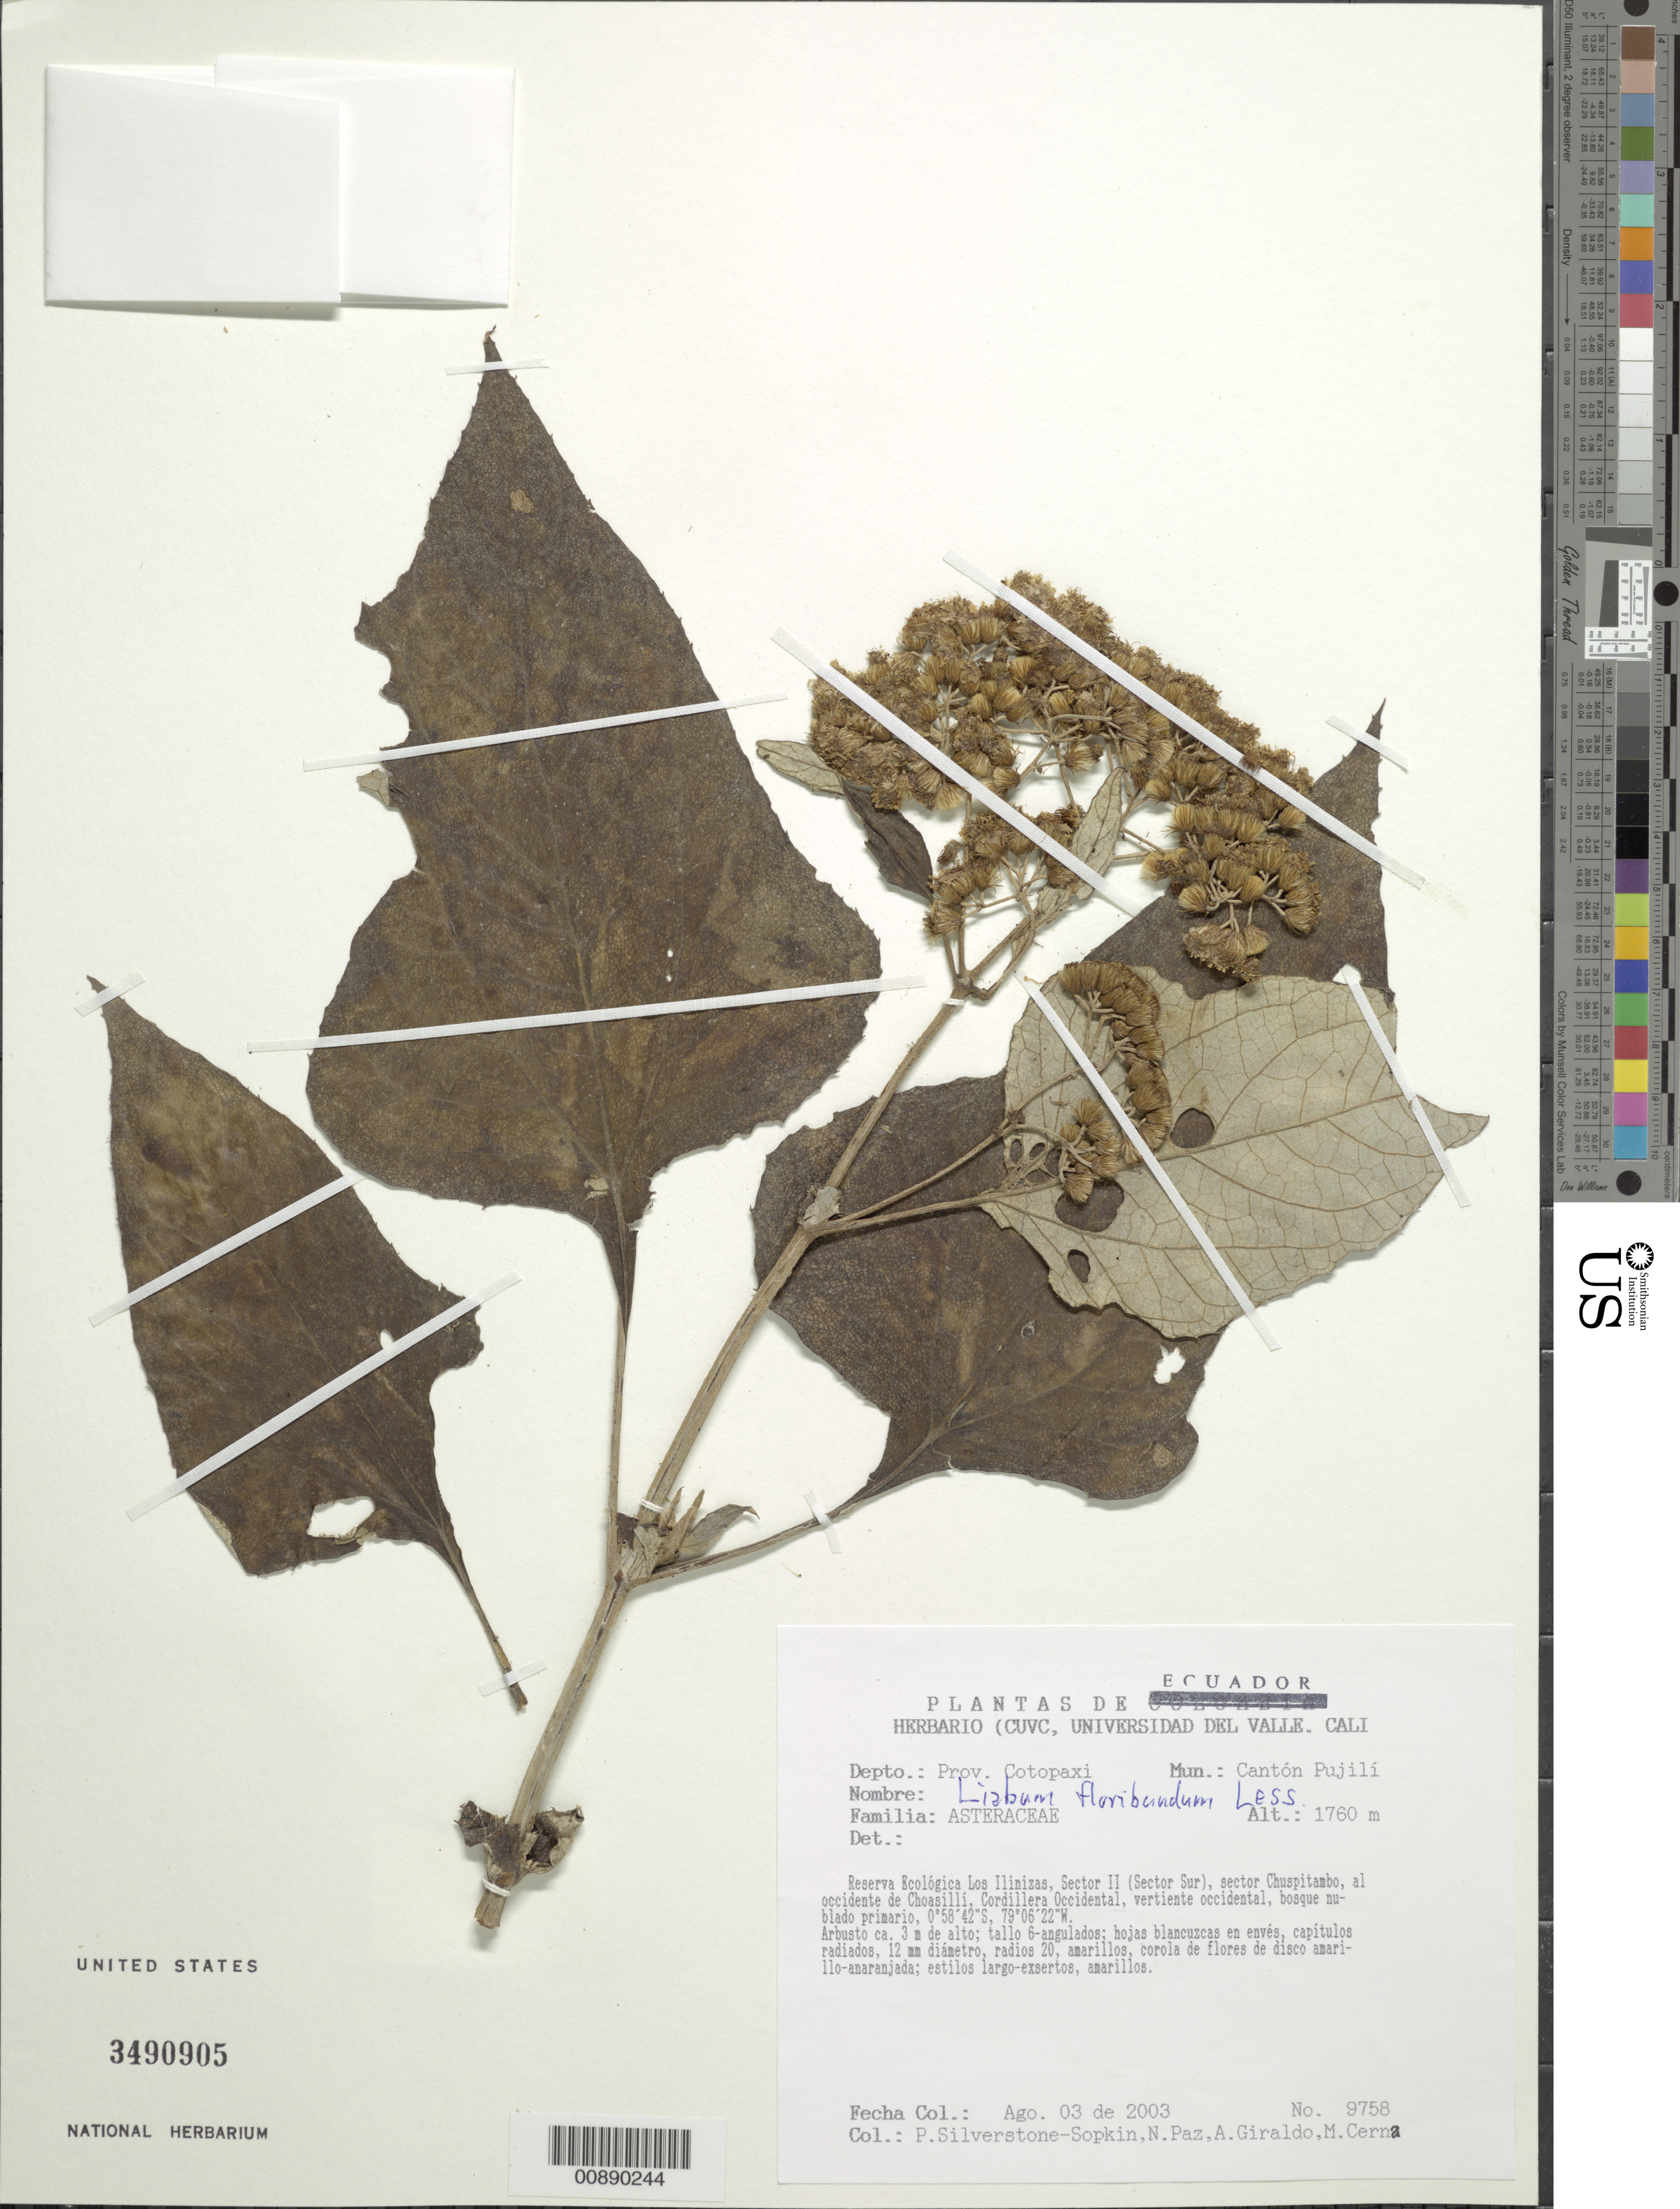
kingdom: Plantae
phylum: Tracheophyta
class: Magnoliopsida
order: Asterales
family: Asteraceae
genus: Liabum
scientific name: Liabum floribundum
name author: Less.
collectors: P. A. Silverstone-Sopkin, N. Paz, A. Giraldo & M. Cerna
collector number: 9758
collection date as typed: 3 August 2003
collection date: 2003-08-03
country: Ecuador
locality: Prov. Cotopaxi, Mun. Cantón Pujilí, Reserva Ecológica Los Llinizas, Sector II (sector sur), sector Chuspitambo, occidente de Choadillí, Cordillera Occidental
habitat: Bosque nublado primario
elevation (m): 1760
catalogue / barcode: US 3490905